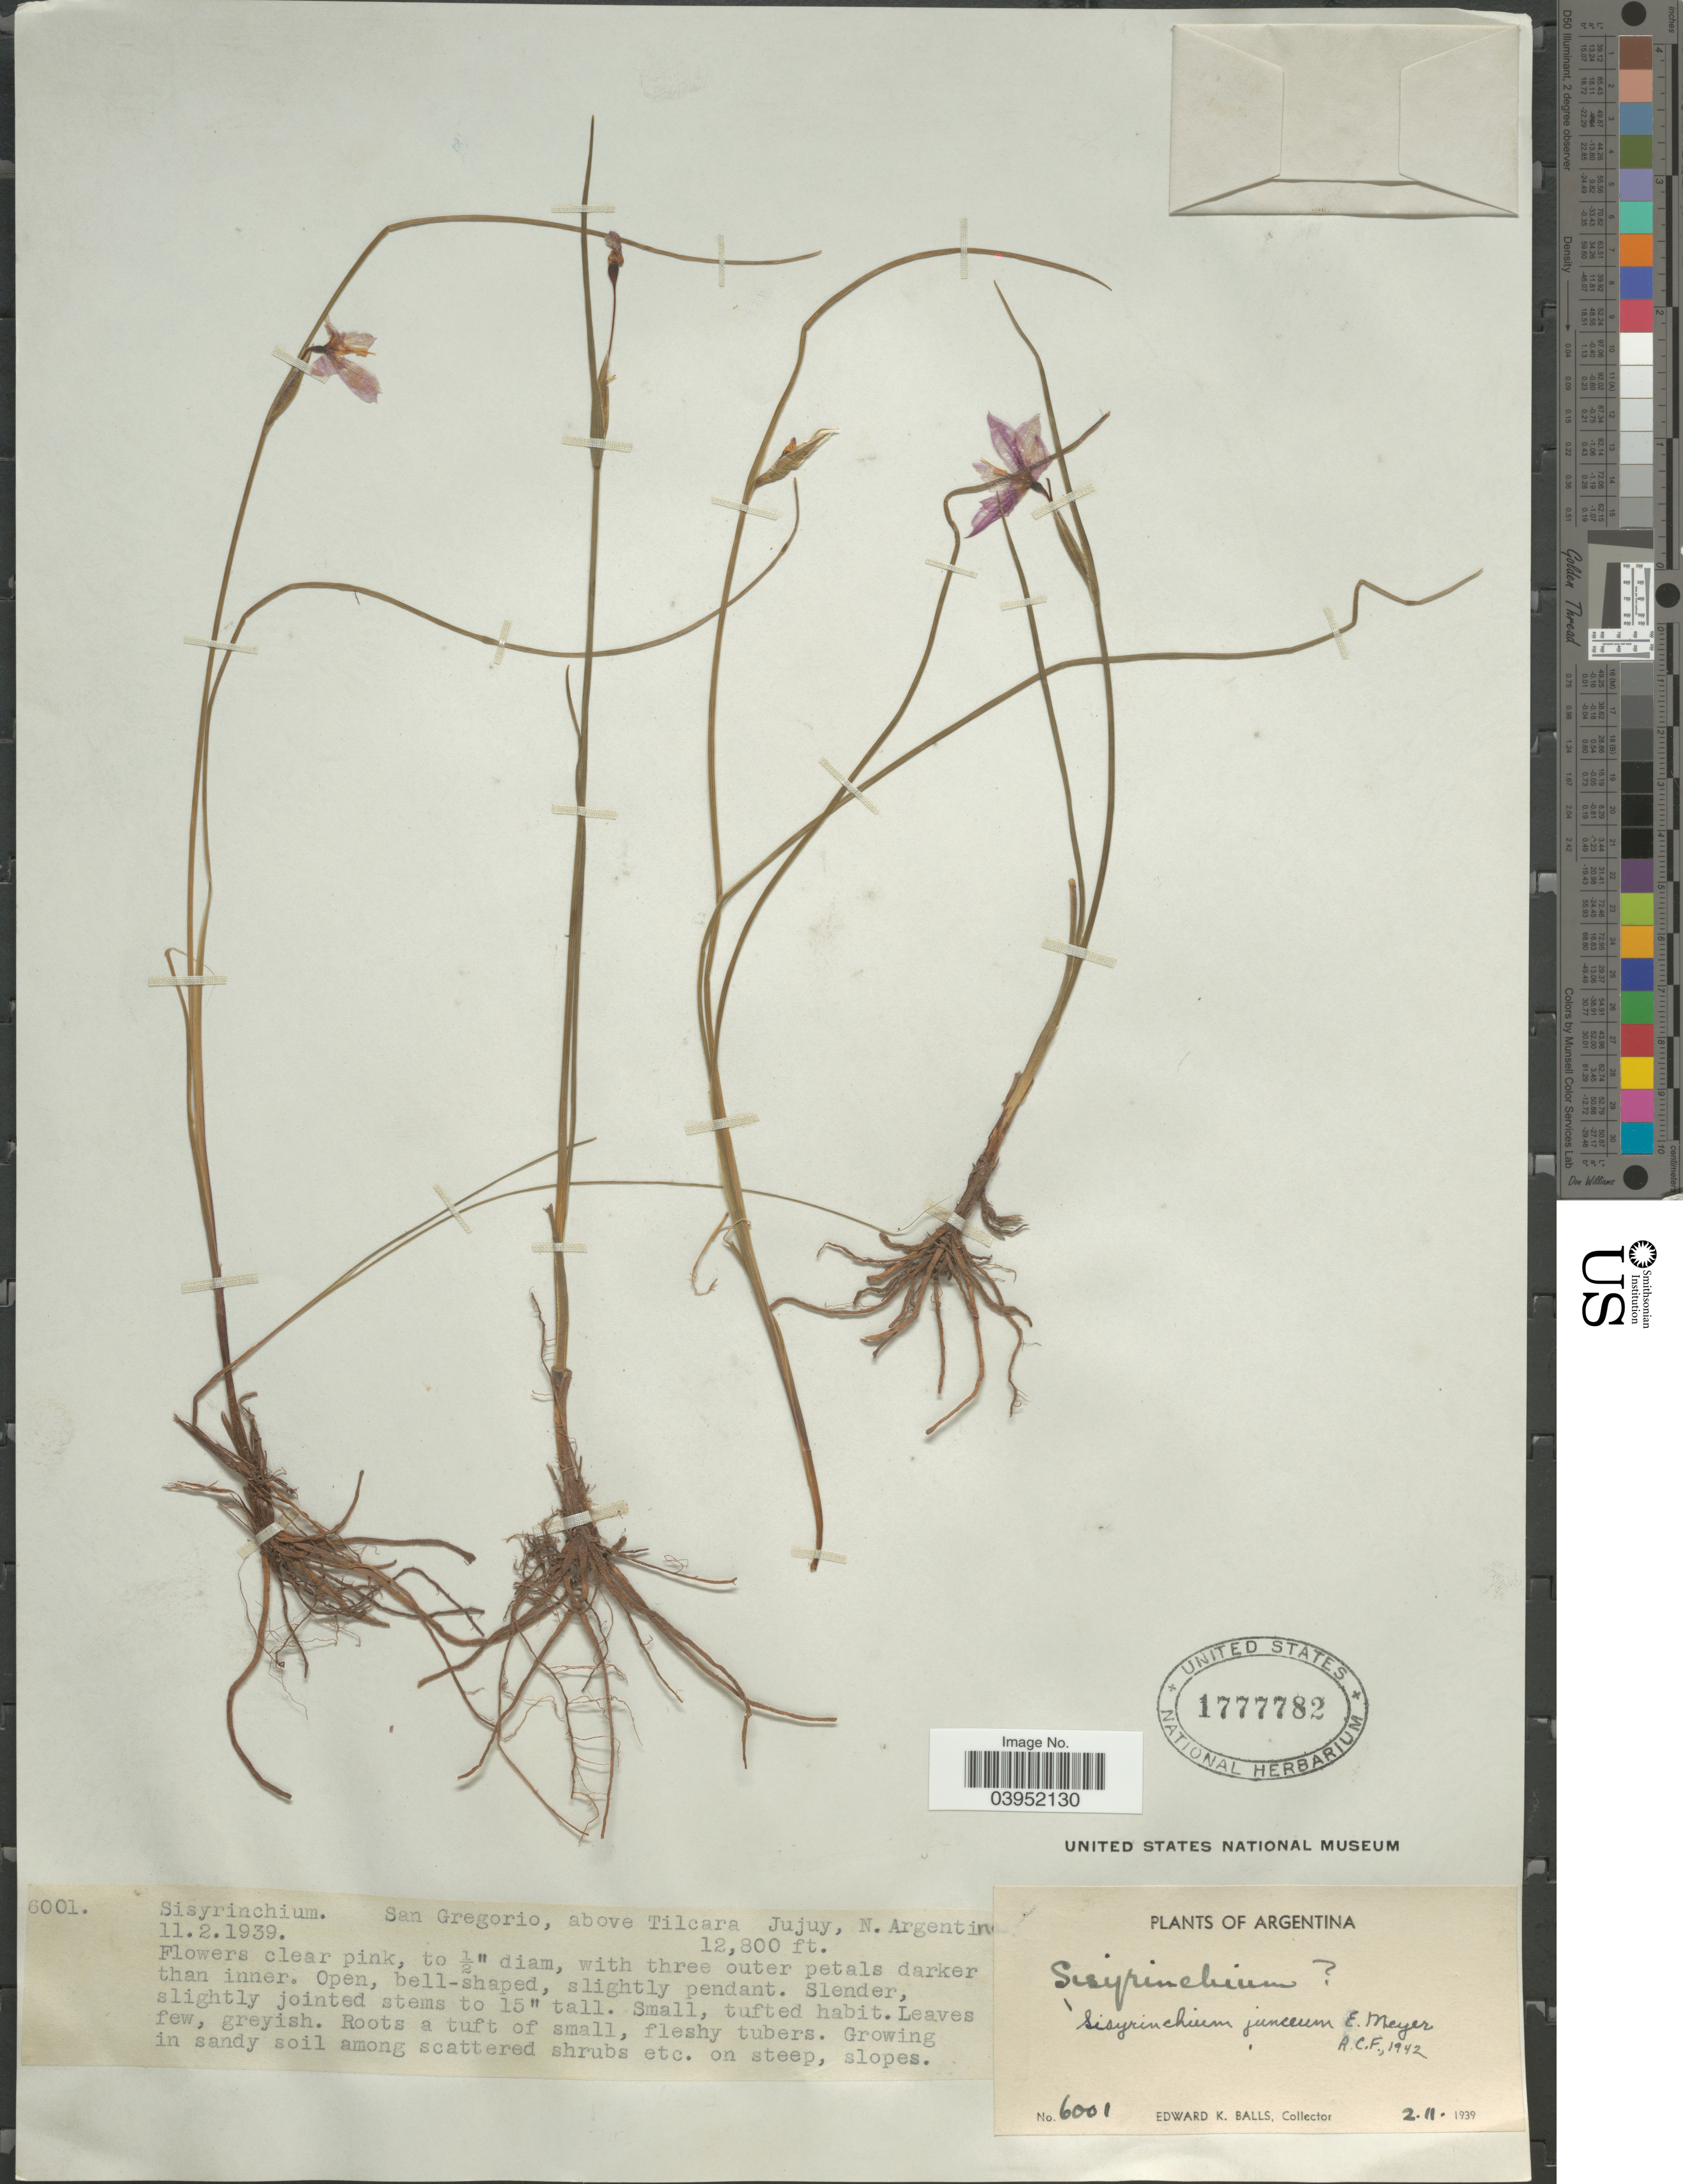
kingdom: Plantae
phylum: Tracheophyta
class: Liliopsida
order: Asparagales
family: Iridaceae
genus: Sisyrinchium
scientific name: Sisyrinchium junceum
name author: E. Mey. ex C. Presl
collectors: E. K. Balls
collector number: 6001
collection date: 1939-02-11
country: Argentina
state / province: Jujuy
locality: San Gregorio, above Tilcara Jujuy, N. Argentina.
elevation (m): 3901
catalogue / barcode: US 1777782